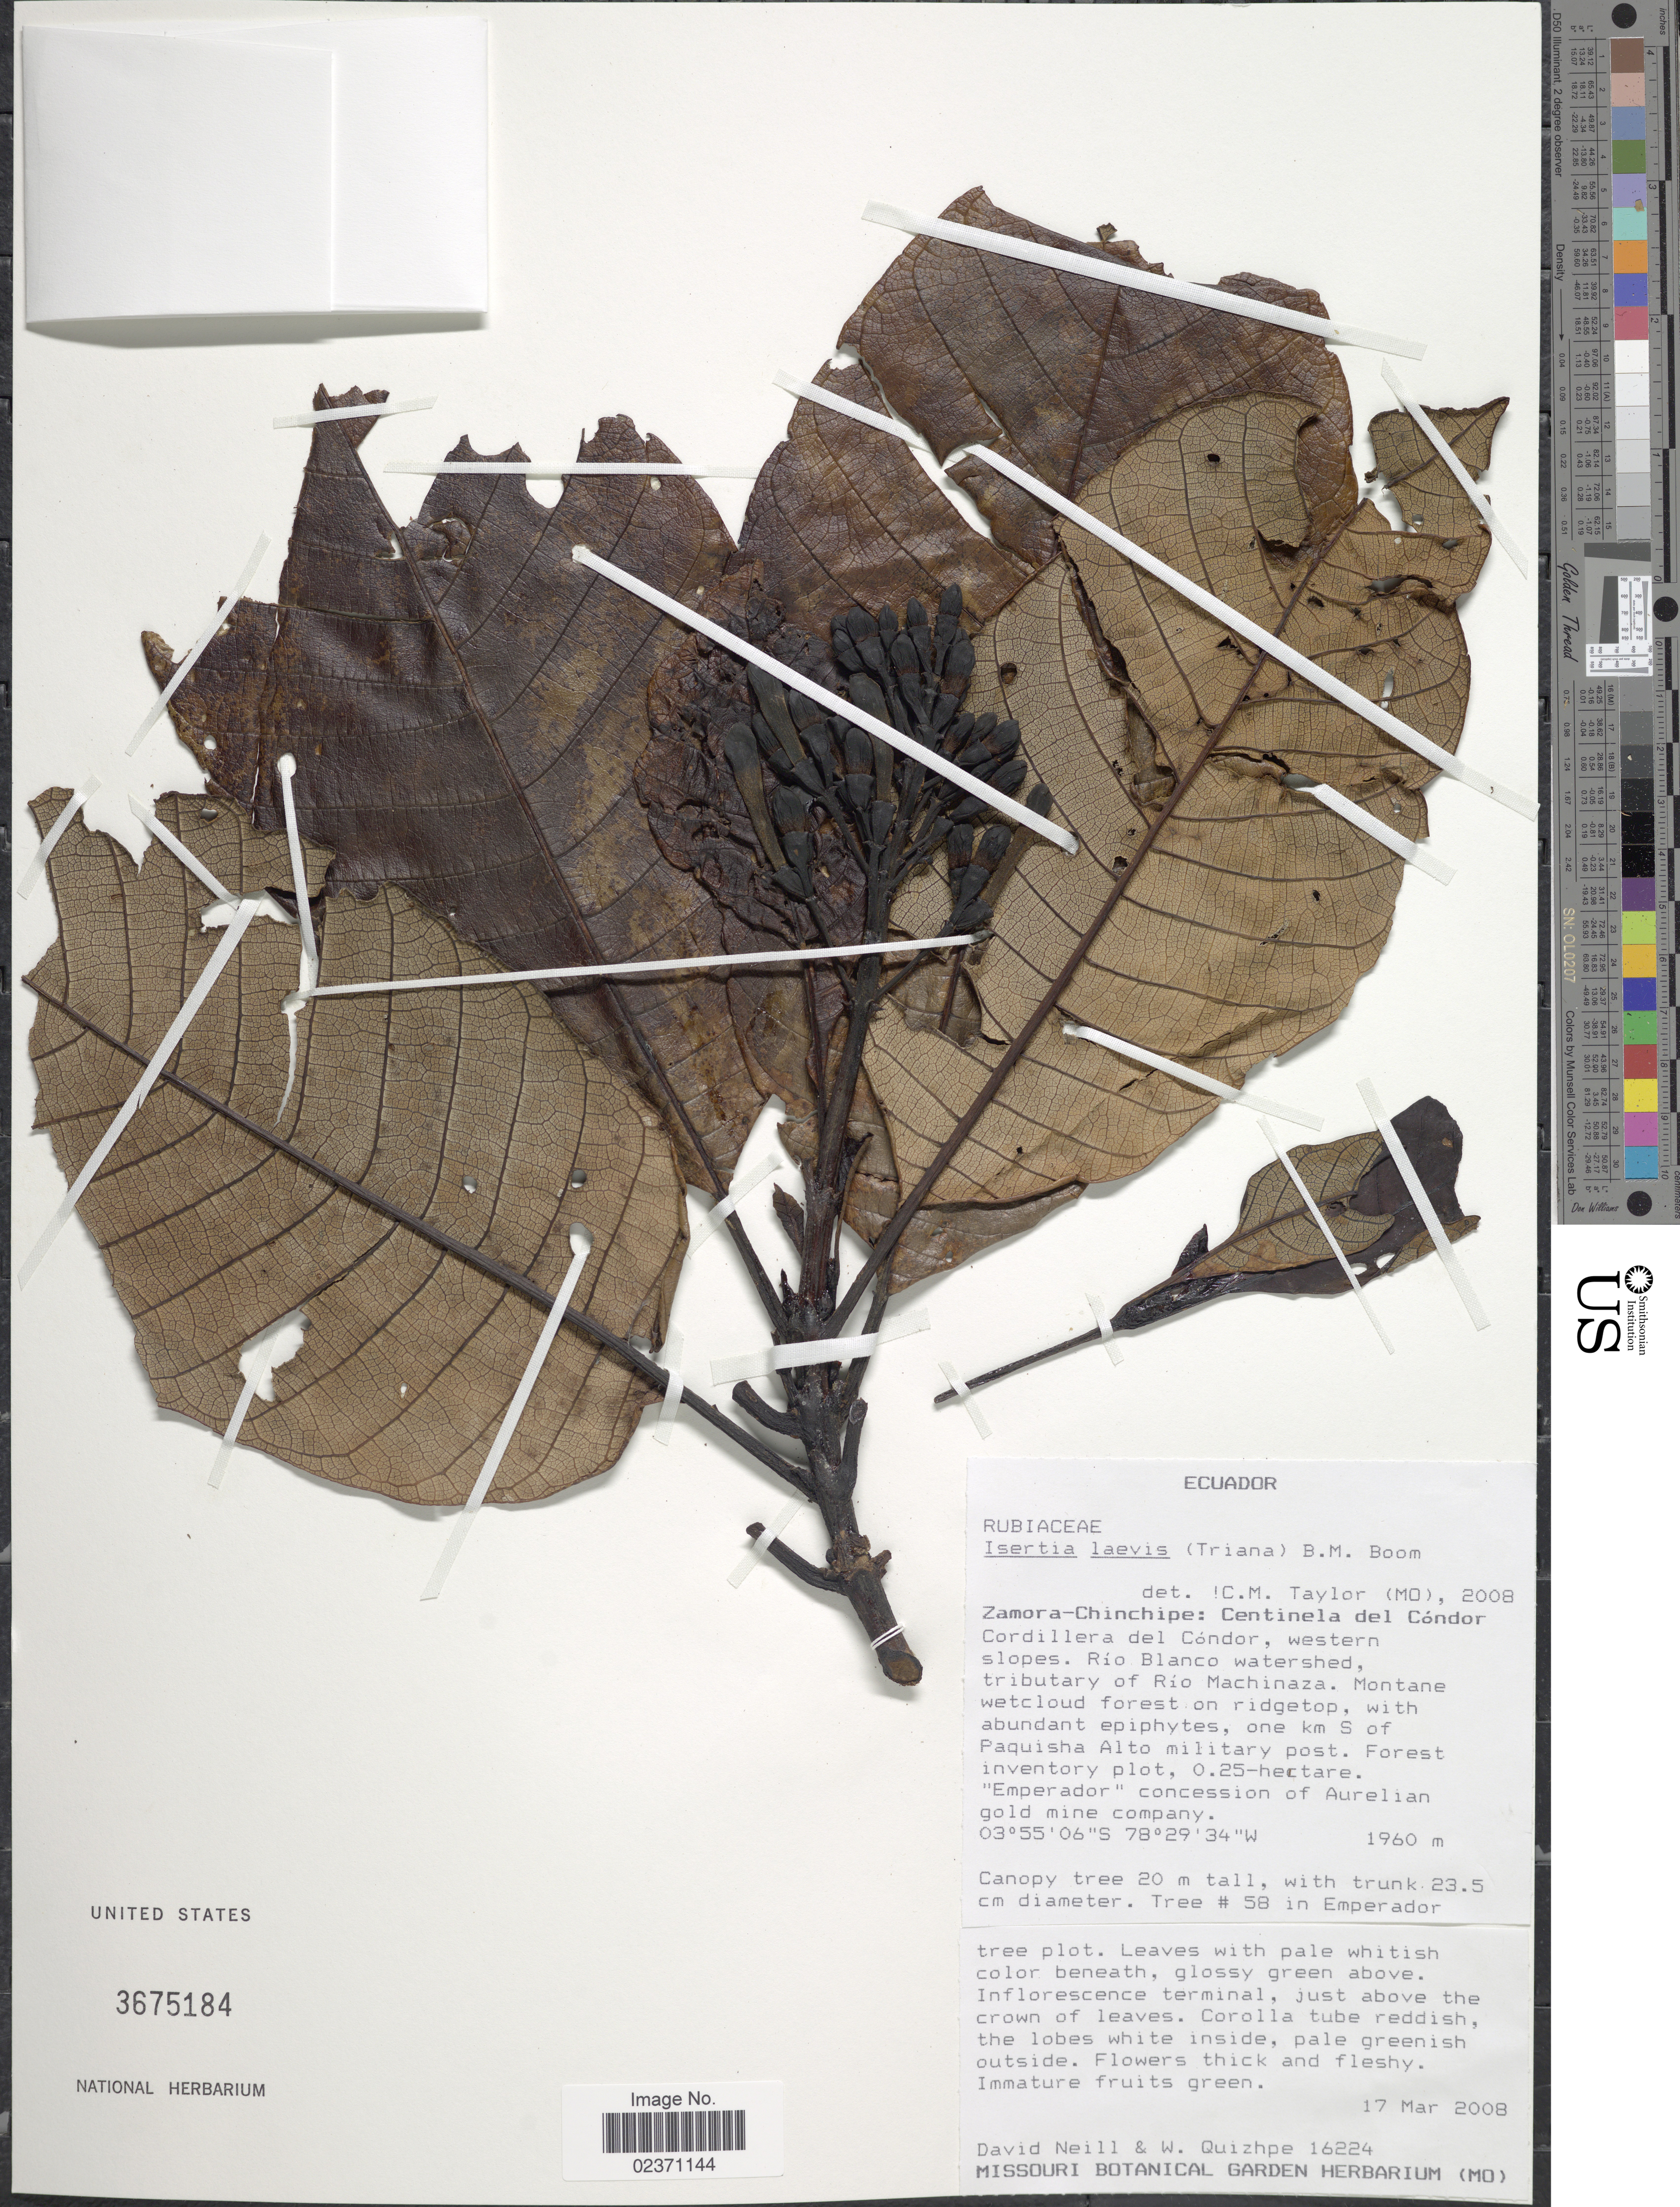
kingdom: Plantae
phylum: Tracheophyta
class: Magnoliopsida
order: Gentianales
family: Rubiaceae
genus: Isertia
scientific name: Isertia laevis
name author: (Triana) B.M. Boom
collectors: D. Neill & W. Quizhpe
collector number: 16224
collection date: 2008-03-17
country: Ecuador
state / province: Zamora-Chinchipe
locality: Centinela del Condor. Cordillera del Condor, western slopes. Rio Blanco, watershed, tributary of Rio Machinaza. Montane wetcloud forest on ridgetop, on km S of Paquisha Alto military post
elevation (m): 1960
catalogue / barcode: US 3675184